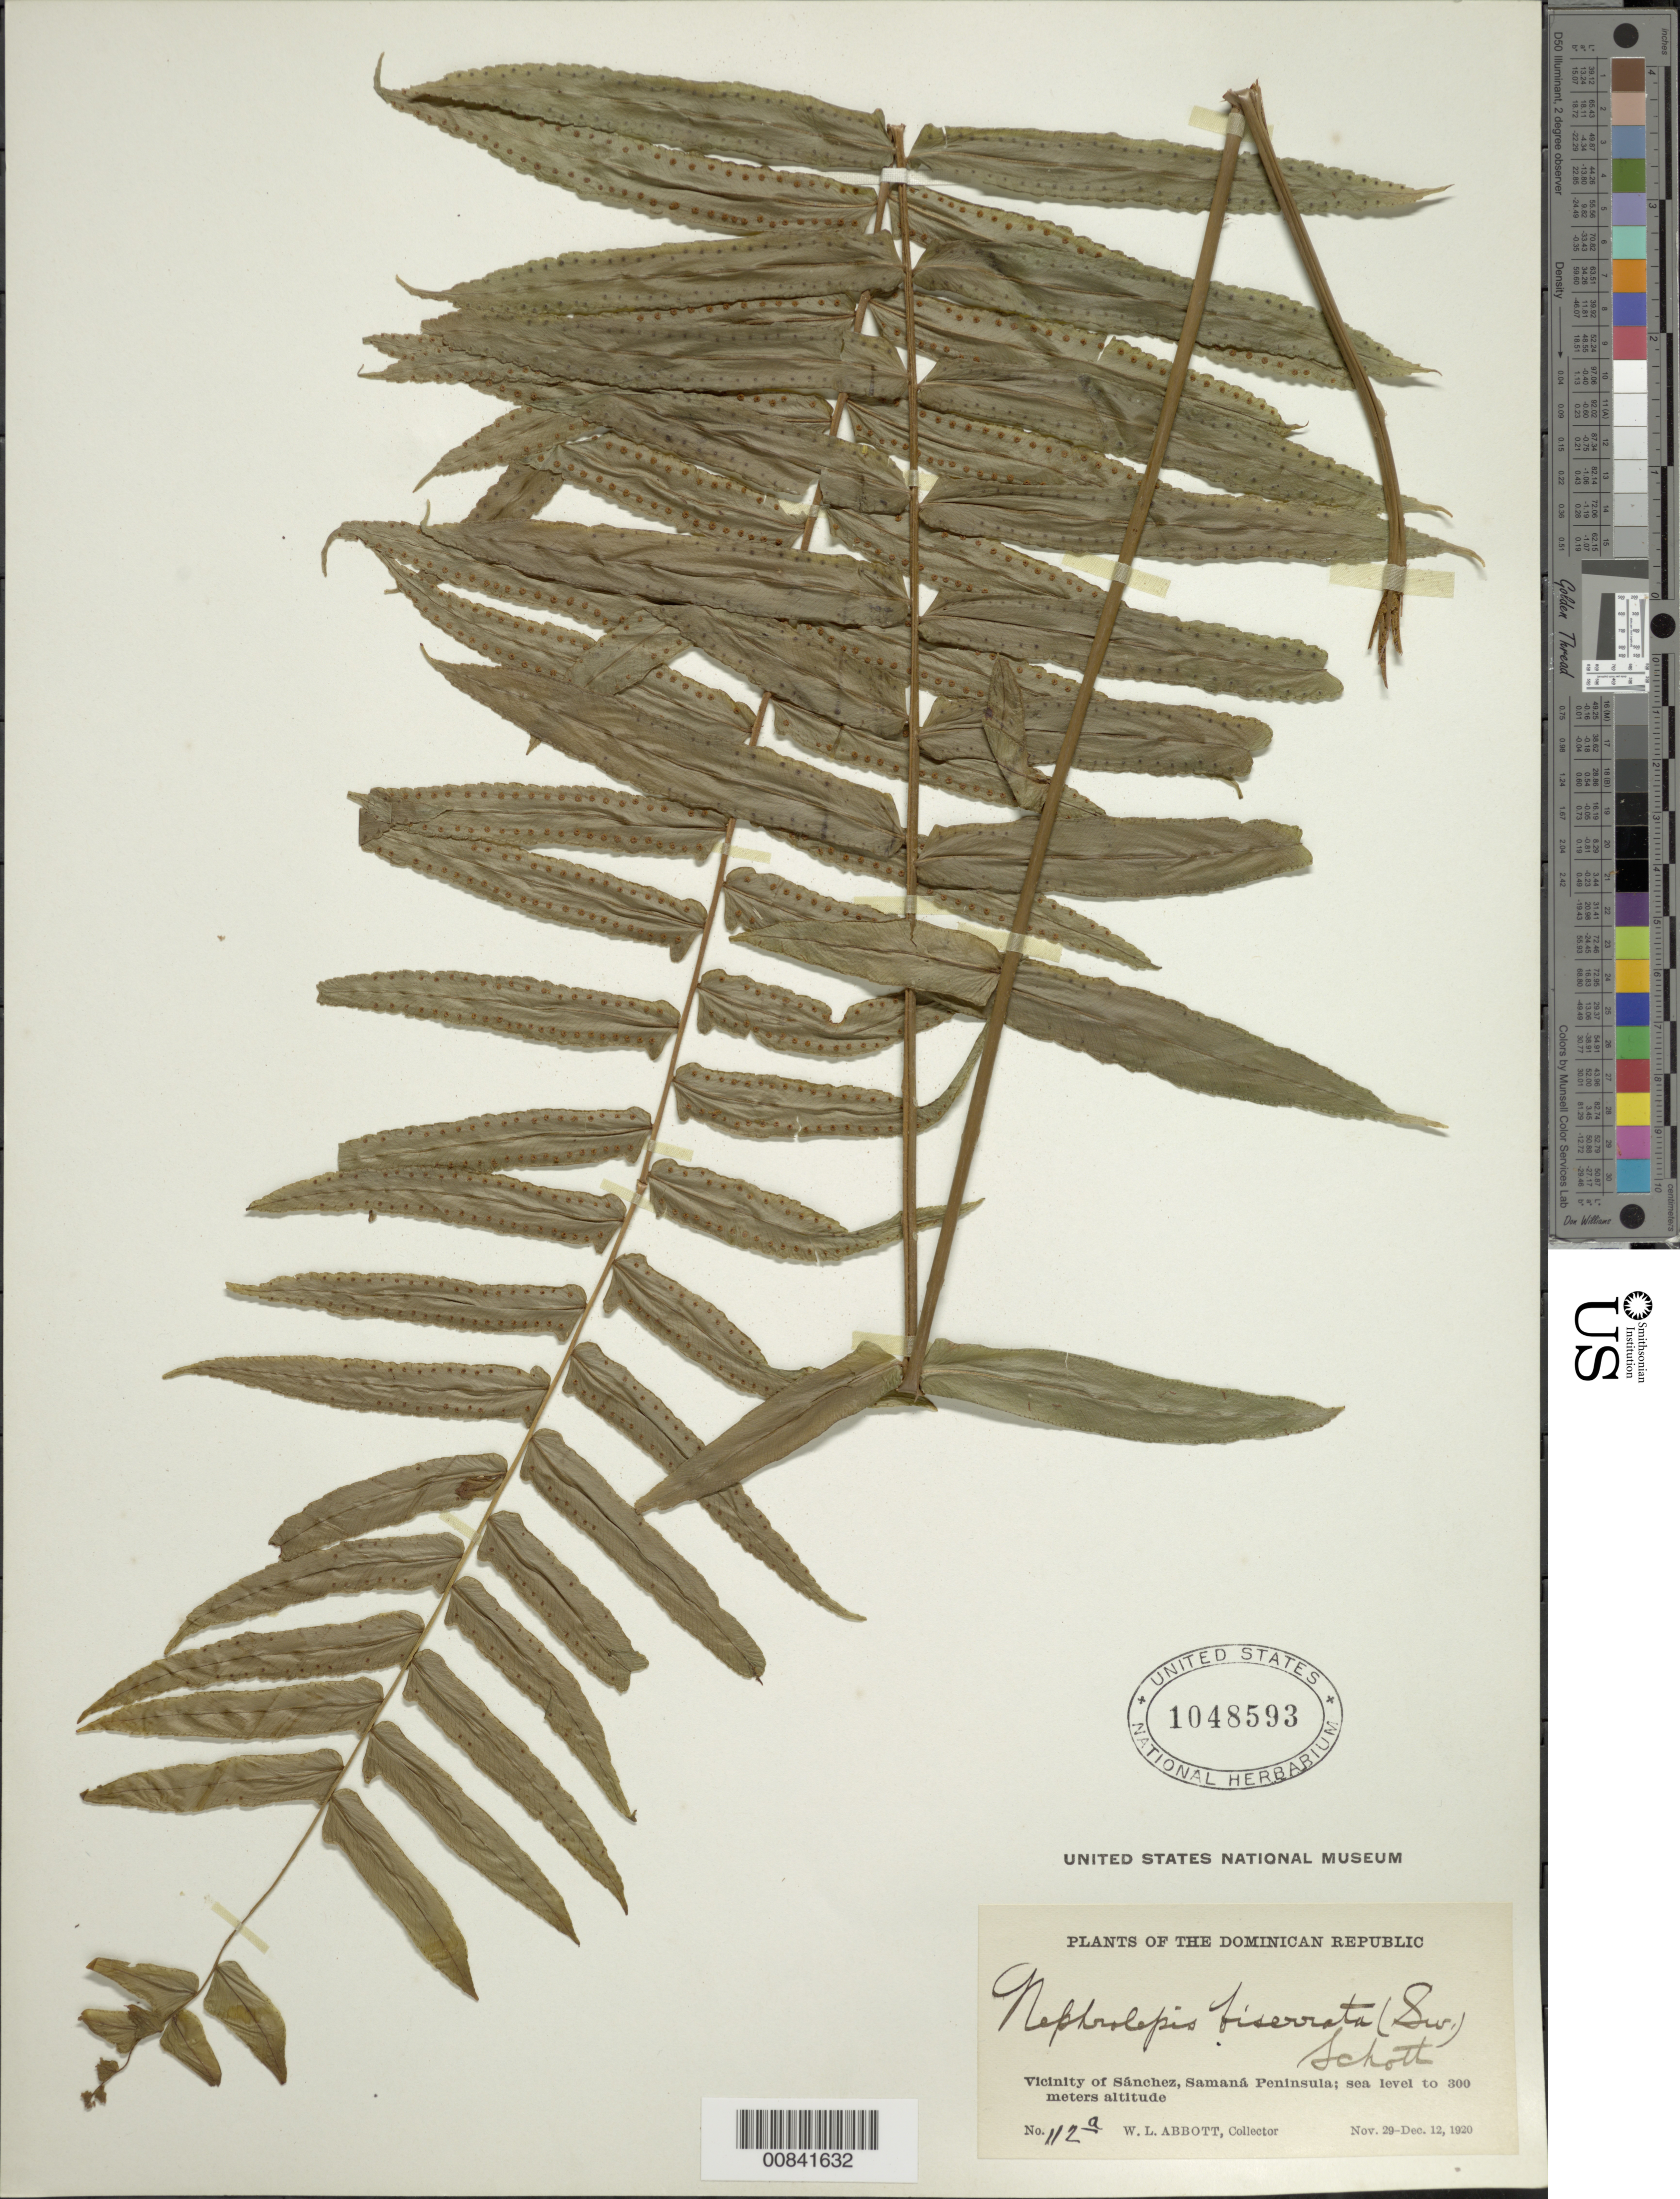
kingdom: Plantae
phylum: Tracheophyta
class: Polypodiopsida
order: Polypodiales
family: Nephrolepidaceae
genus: Nephrolepis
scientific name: Nephrolepis biserrata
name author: (Sw.) Schott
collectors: W. L. Abbott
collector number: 112a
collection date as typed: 29 Nov 1920 to 12 Dec 1920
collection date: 1920-11-29/1920-12-12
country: Dominican Republic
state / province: Samana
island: Hispaniola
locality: Samaná Peninsula, vicinity Sánchez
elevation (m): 0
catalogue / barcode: US 1048593